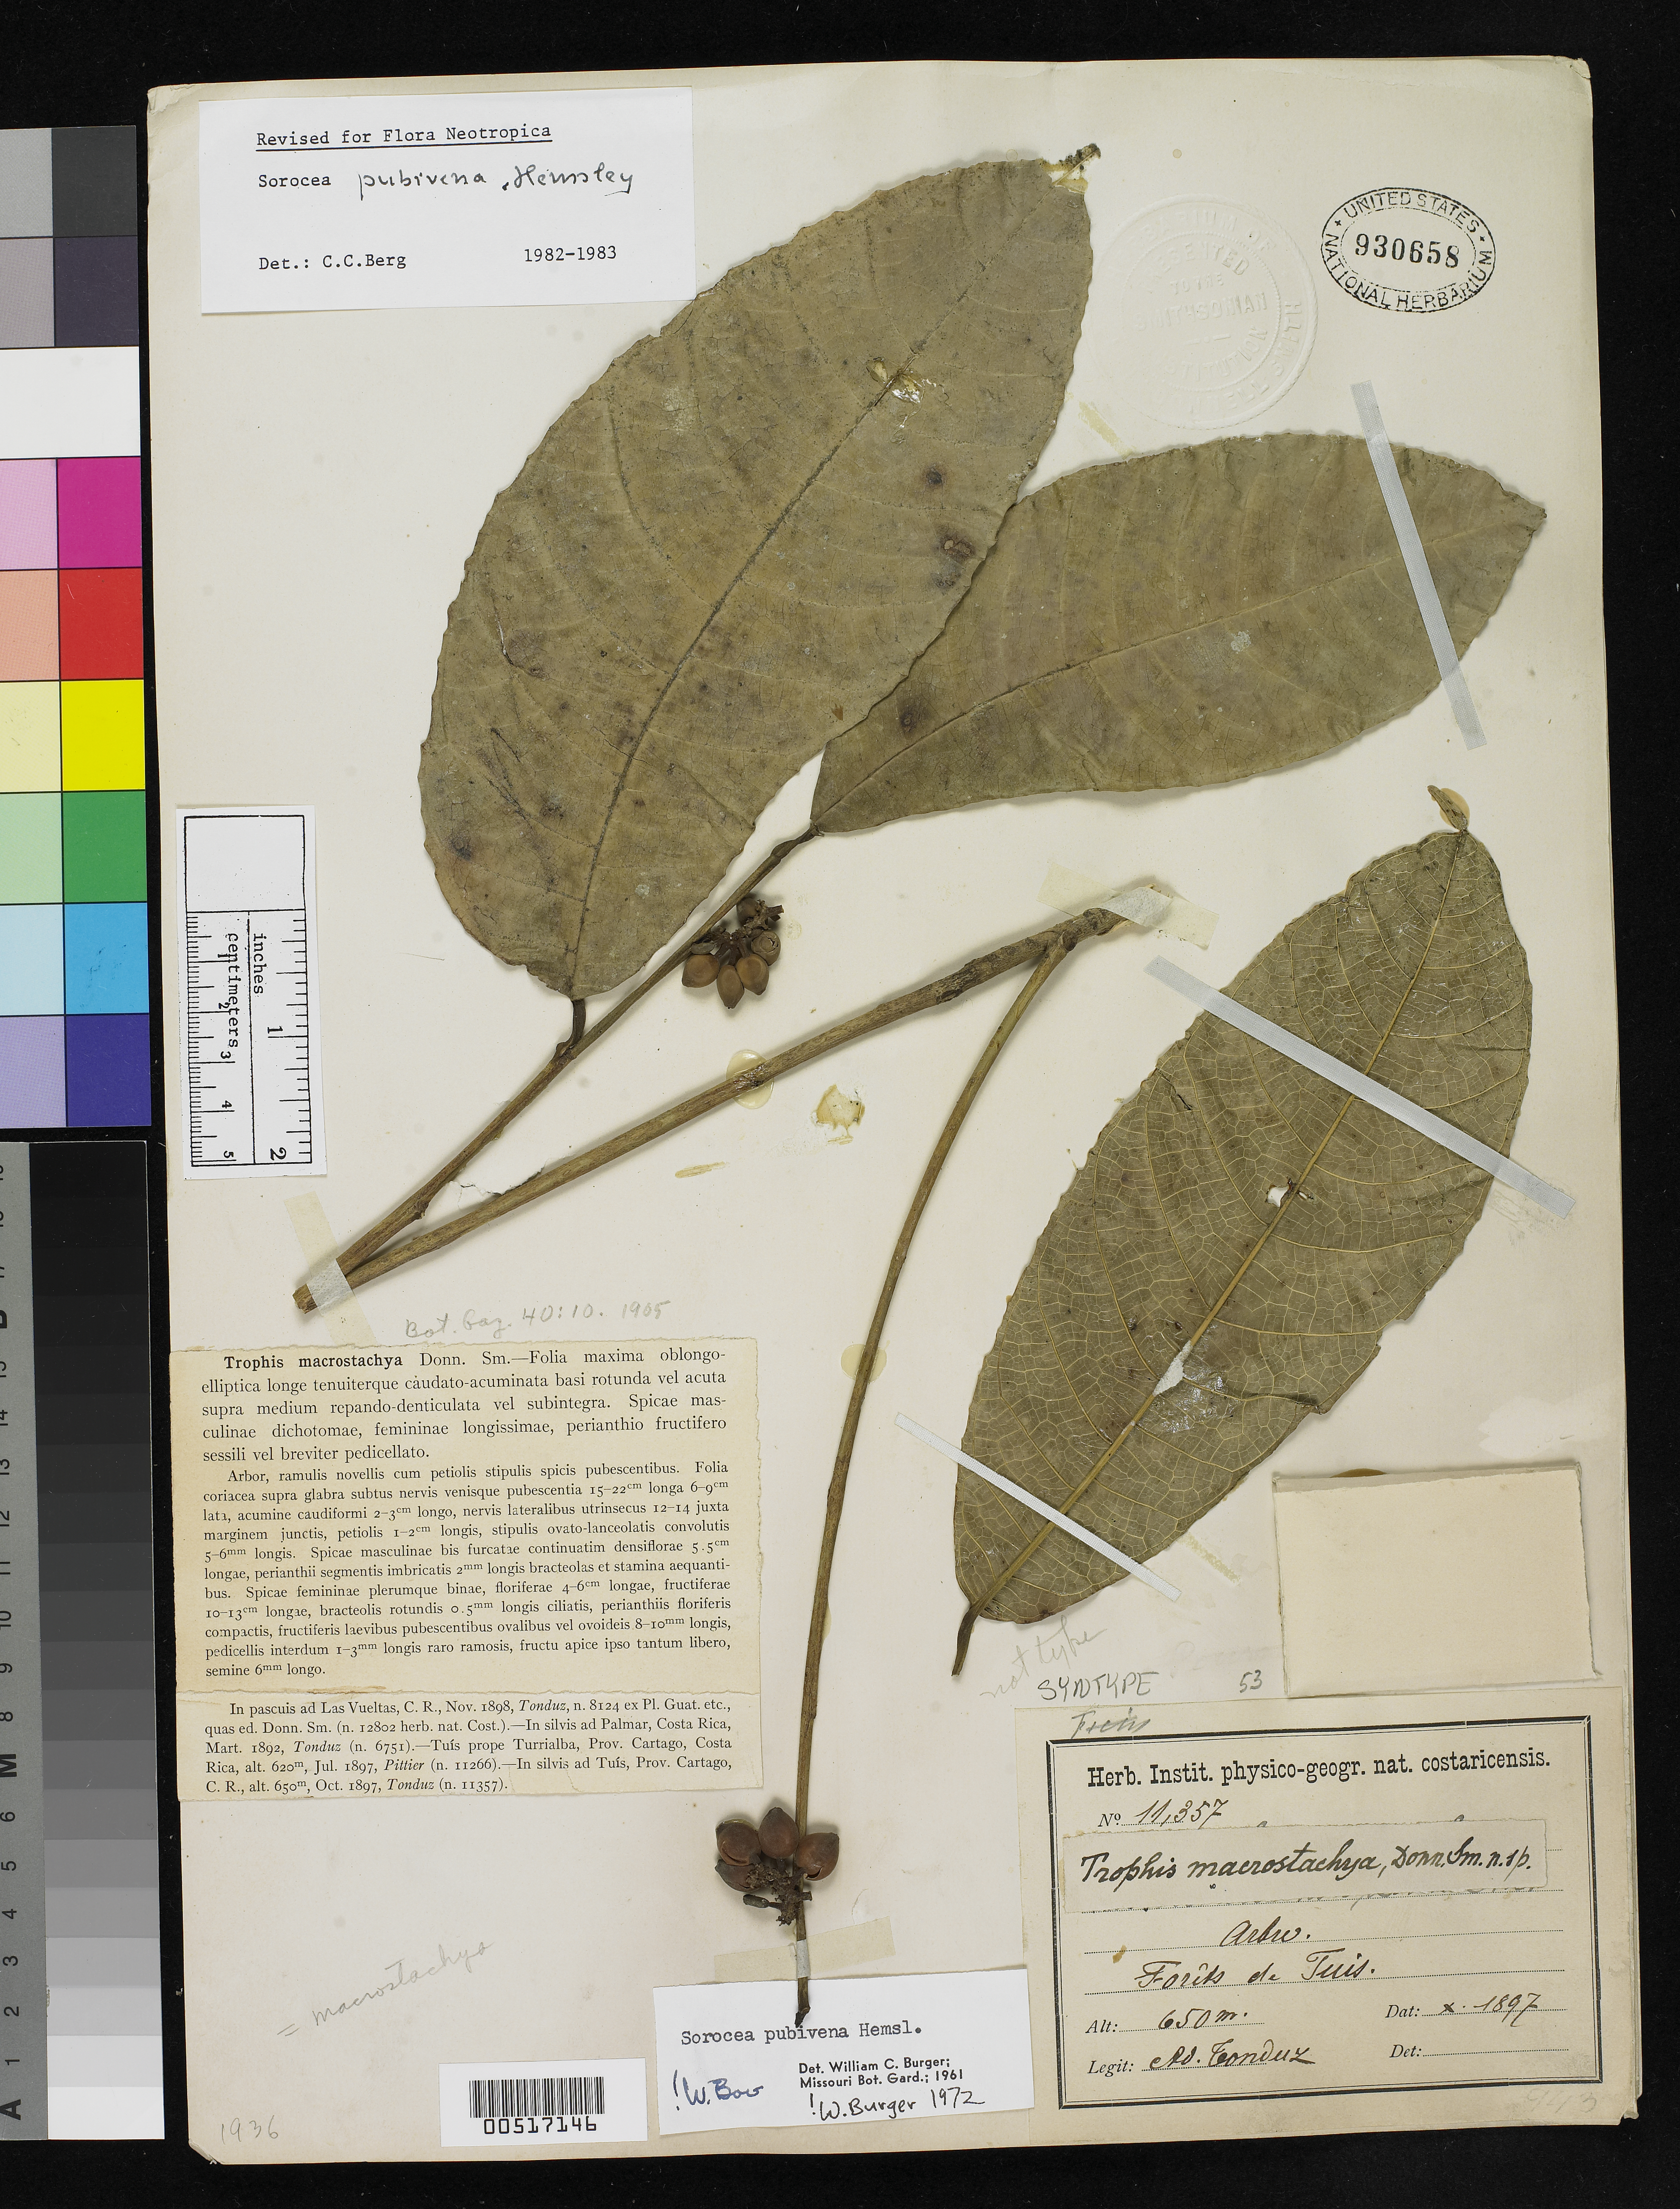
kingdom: Plantae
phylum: Tracheophyta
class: Magnoliopsida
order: Rosales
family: Moraceae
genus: Trophis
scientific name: Trophis macrostachya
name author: Donn. Sm.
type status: Syntype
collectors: A. Tonduz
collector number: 11357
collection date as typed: Oct 1897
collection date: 1897-10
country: Costa Rica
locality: Forets de Tuis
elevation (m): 650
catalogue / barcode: US 930658